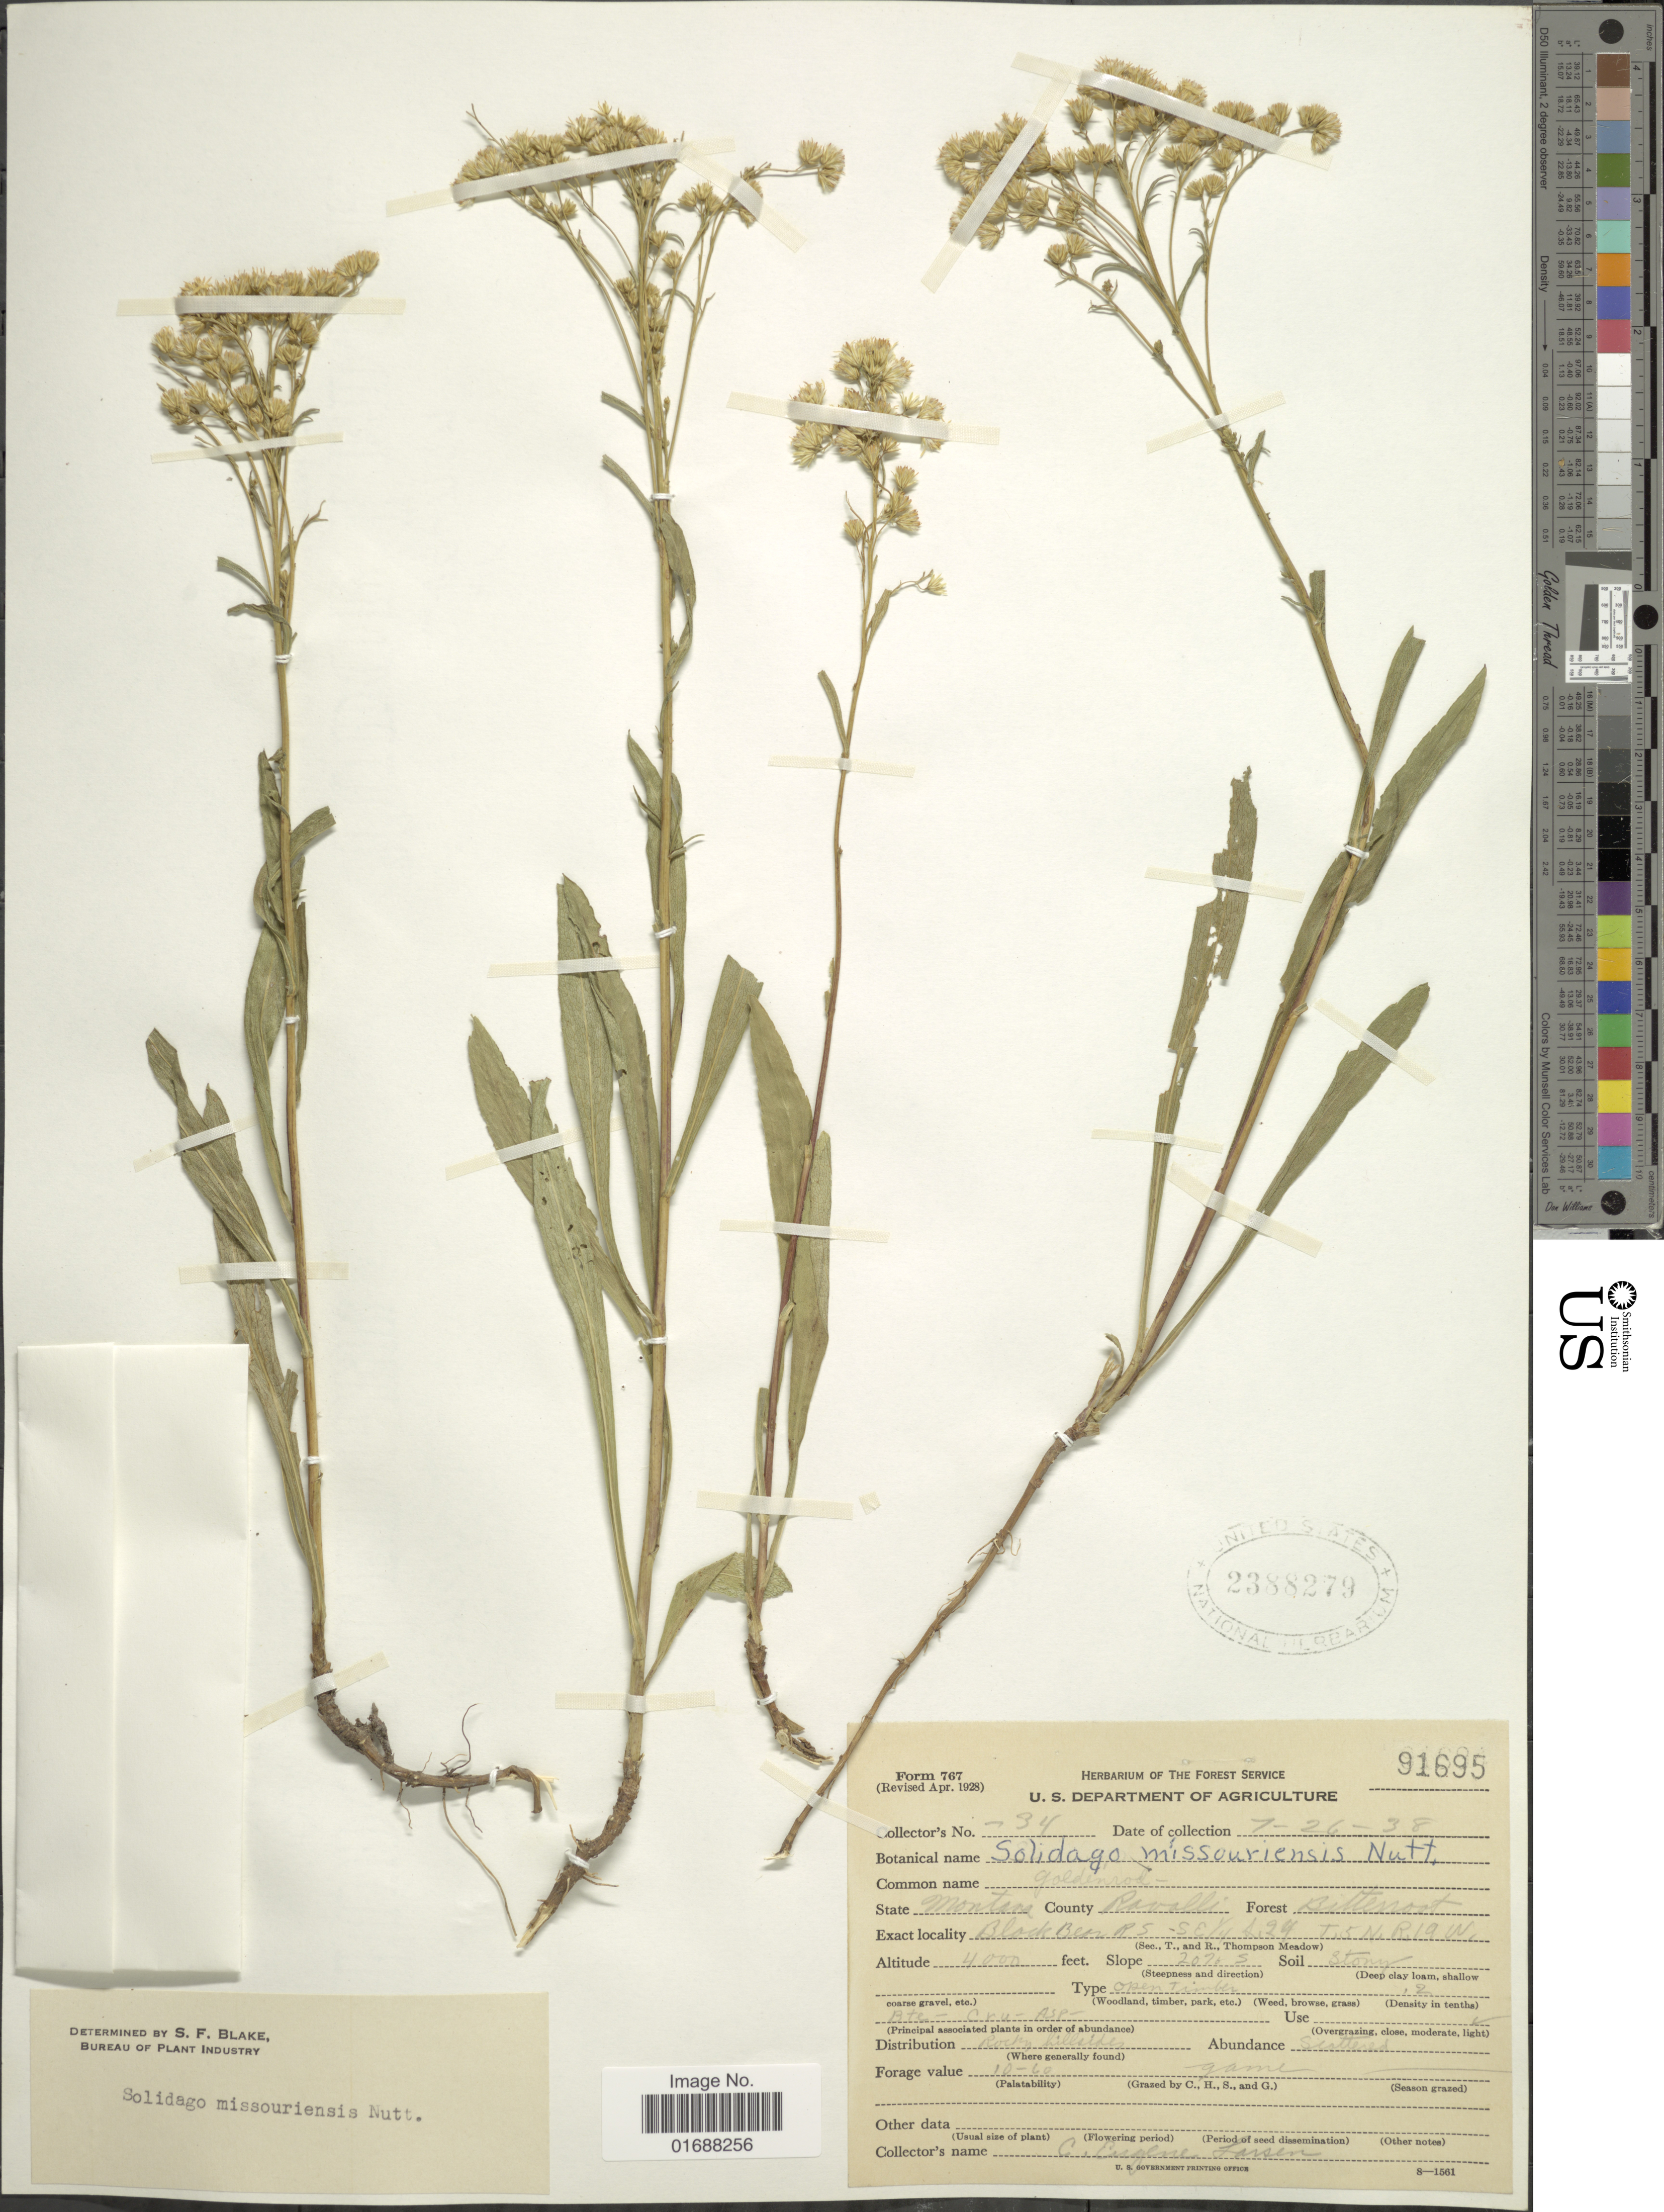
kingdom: Plantae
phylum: Tracheophyta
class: Magnoliopsida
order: Asterales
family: Asteraceae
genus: Solidago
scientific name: Solidago missouriensis var. missouriensis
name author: Nutt.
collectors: E. C. Larsen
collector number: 40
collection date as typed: Transcribed d/m/y: 26/7/38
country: United States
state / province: Montana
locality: State Montana, County Ravalli, Bitterroot, Block Ben RS -SE ¼ S.24 T.5N, R.19 W.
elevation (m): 1219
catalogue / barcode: US 91695